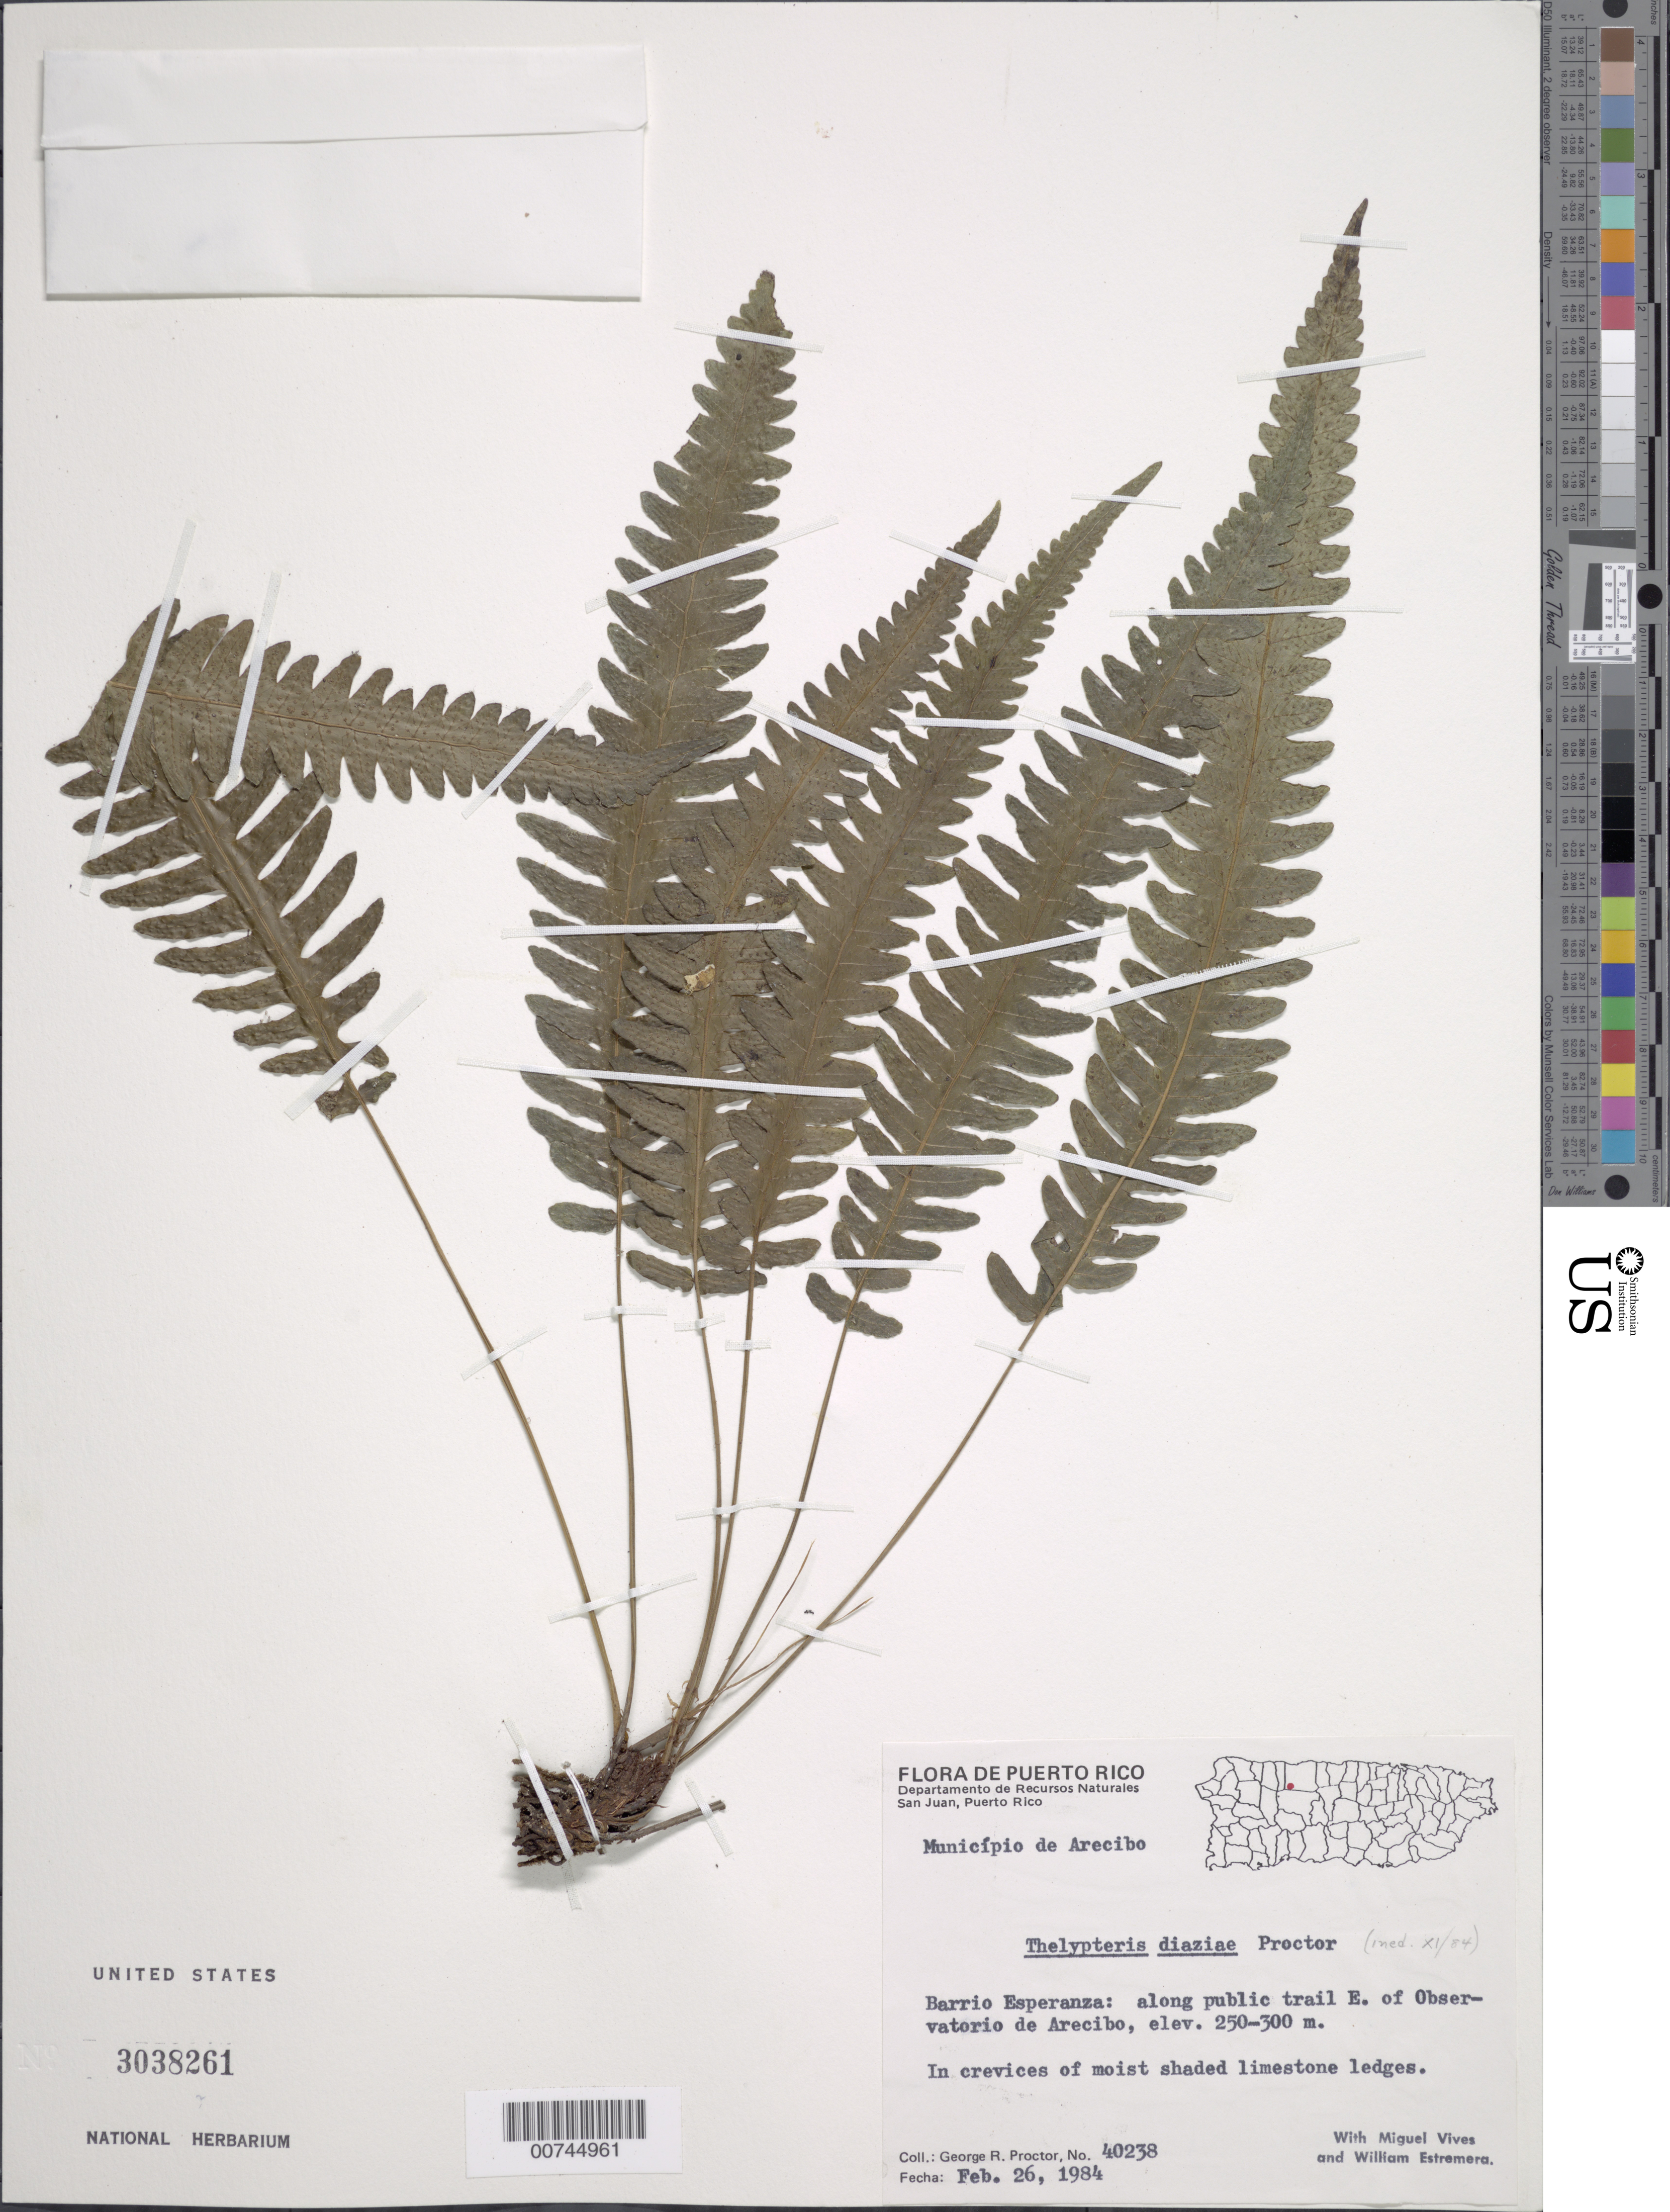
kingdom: Plantae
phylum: Tracheophyta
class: Polypodiopsida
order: Polypodiales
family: Thelypteridaceae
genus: Goniopteris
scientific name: Goniopteris hildae (Proctor) comb. nov., ined 2015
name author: (Proctor)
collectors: G. R. Proctor, M. Vives & W. Estremera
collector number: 40238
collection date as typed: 26 Feb 1984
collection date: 1984-02-26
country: Puerto Rico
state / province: Arecibo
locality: Barrio Esperanza: along public trail E of Observatorio de Arecibo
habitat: In crevices of moist shaded limestone ledges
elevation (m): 250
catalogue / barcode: US 3038261